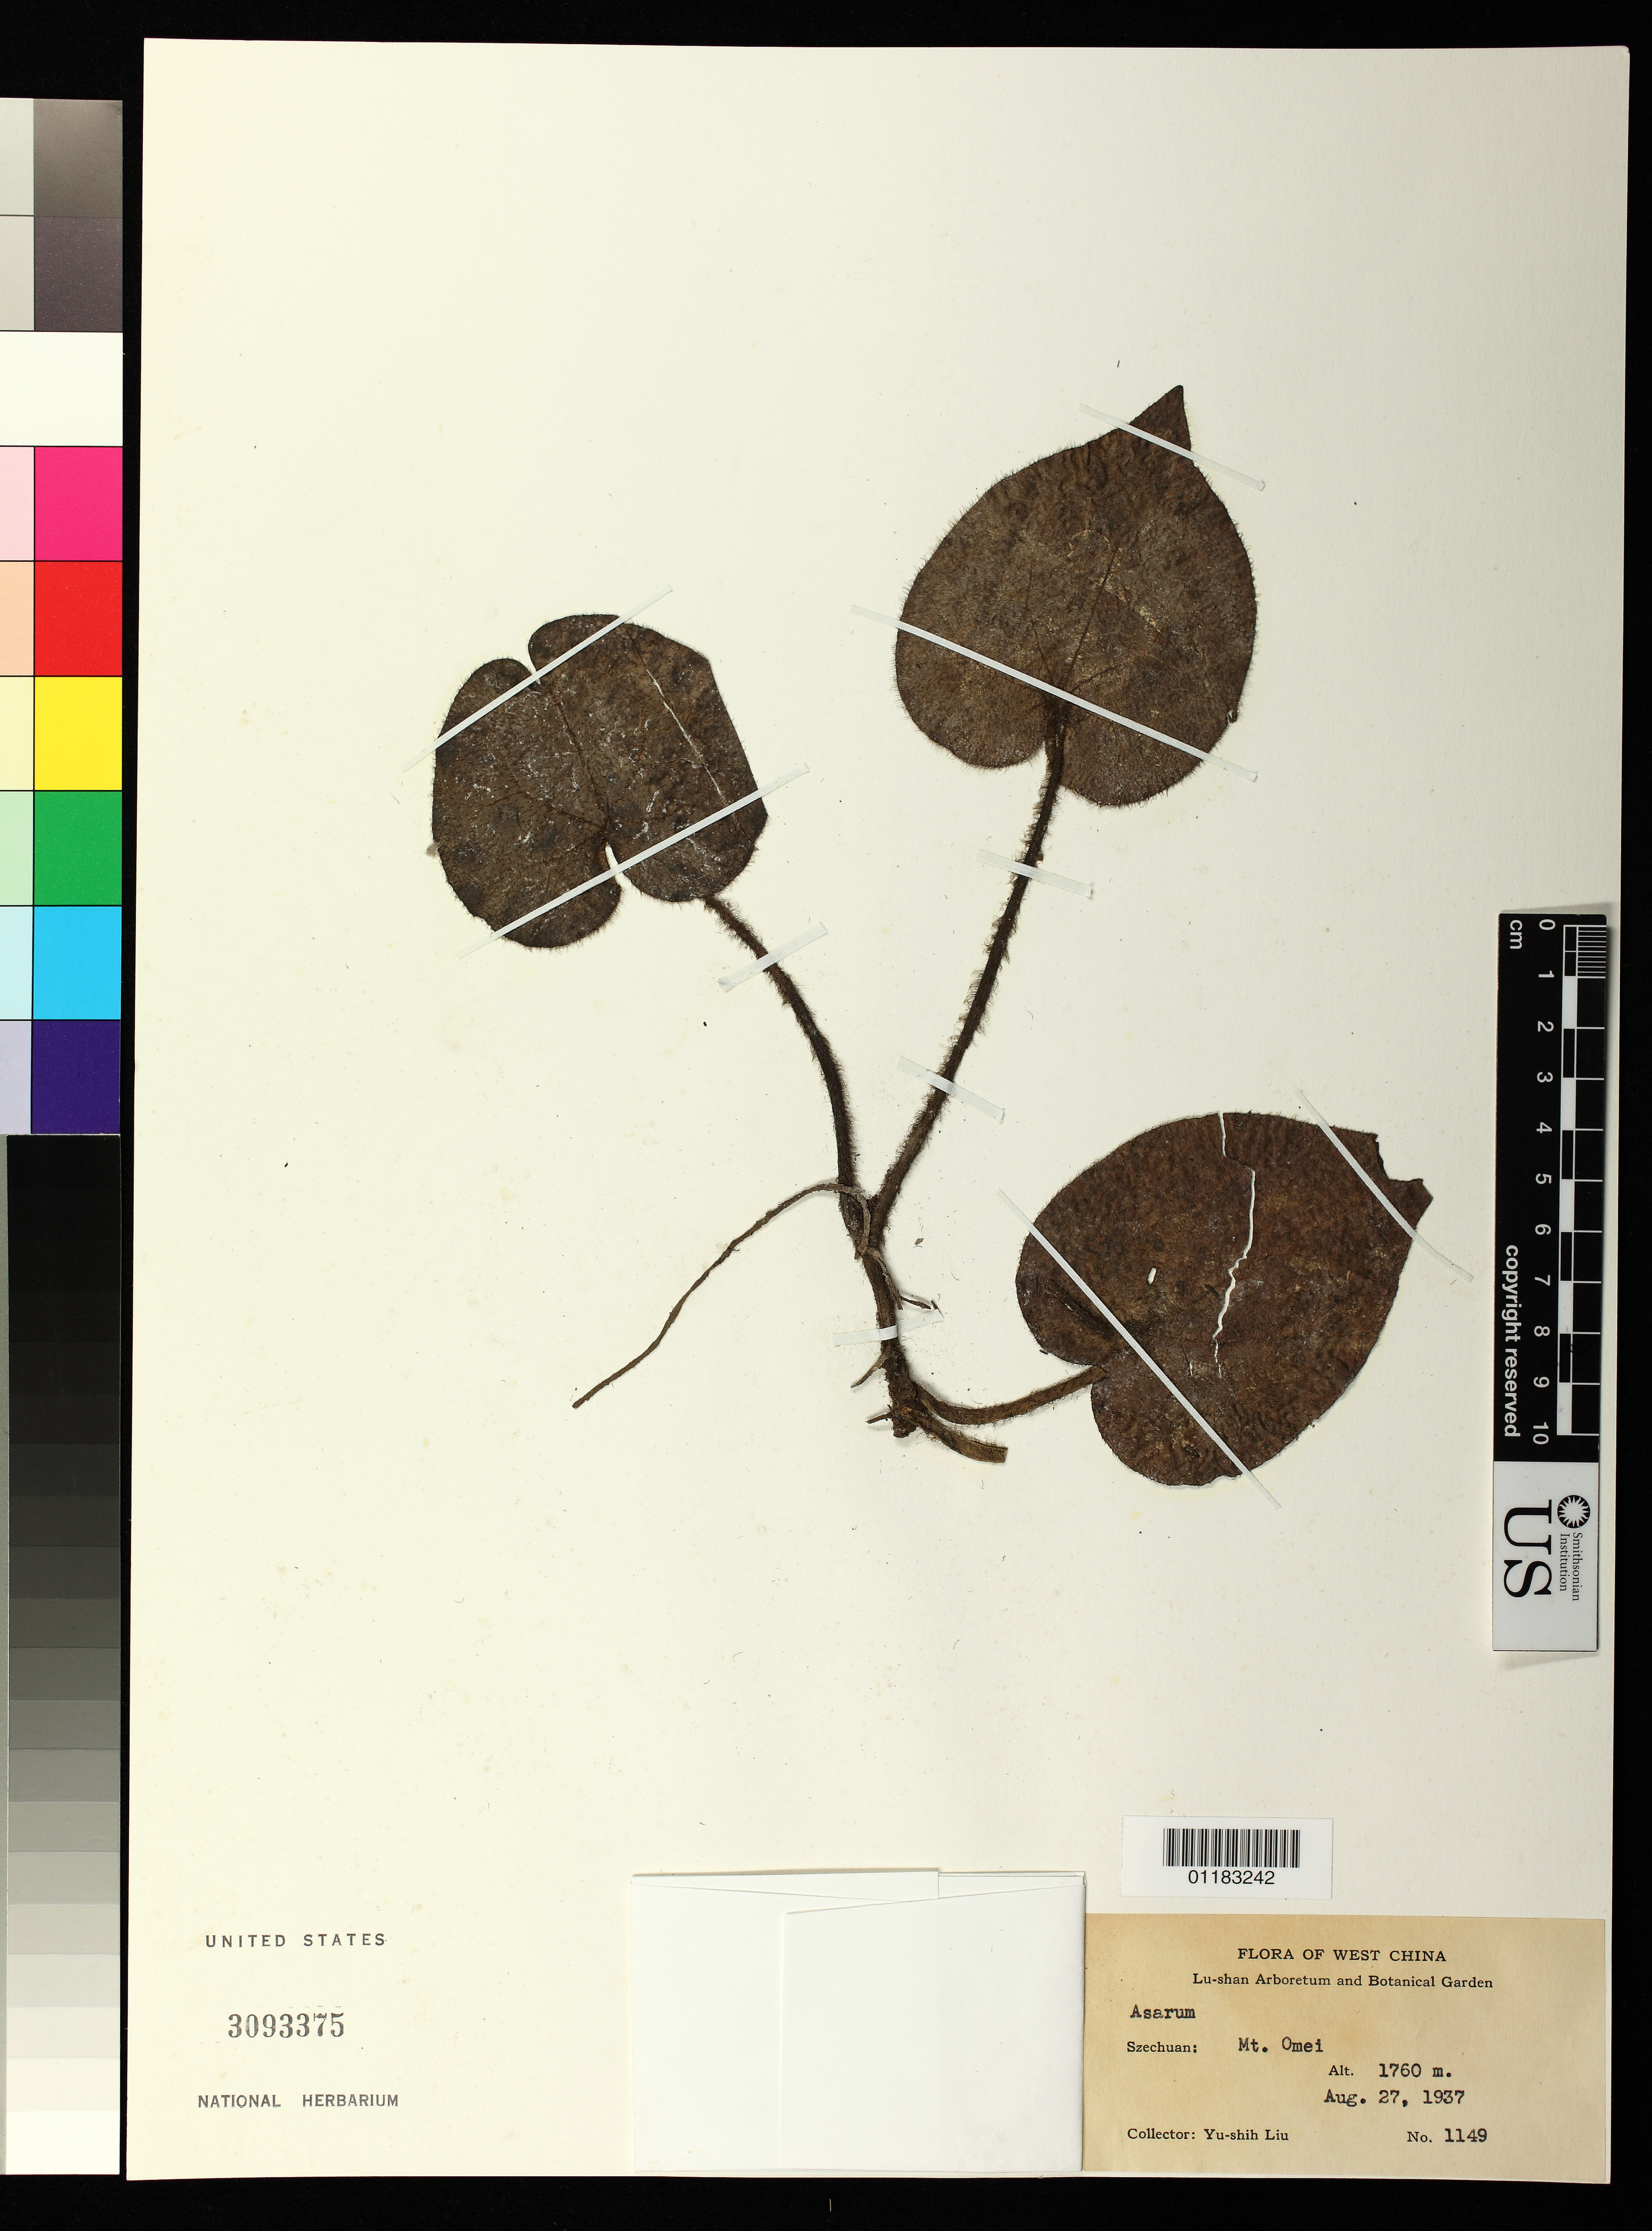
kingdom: Plantae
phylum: Tracheophyta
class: Magnoliopsida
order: Piperales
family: Aristolochiaceae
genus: Asarum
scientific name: Asarum sp.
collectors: Y.-S. Liu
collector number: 1149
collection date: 1937-08-27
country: China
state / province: Sichuan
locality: Szechuan: Mt. Omei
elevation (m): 1760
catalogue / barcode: US 3093375